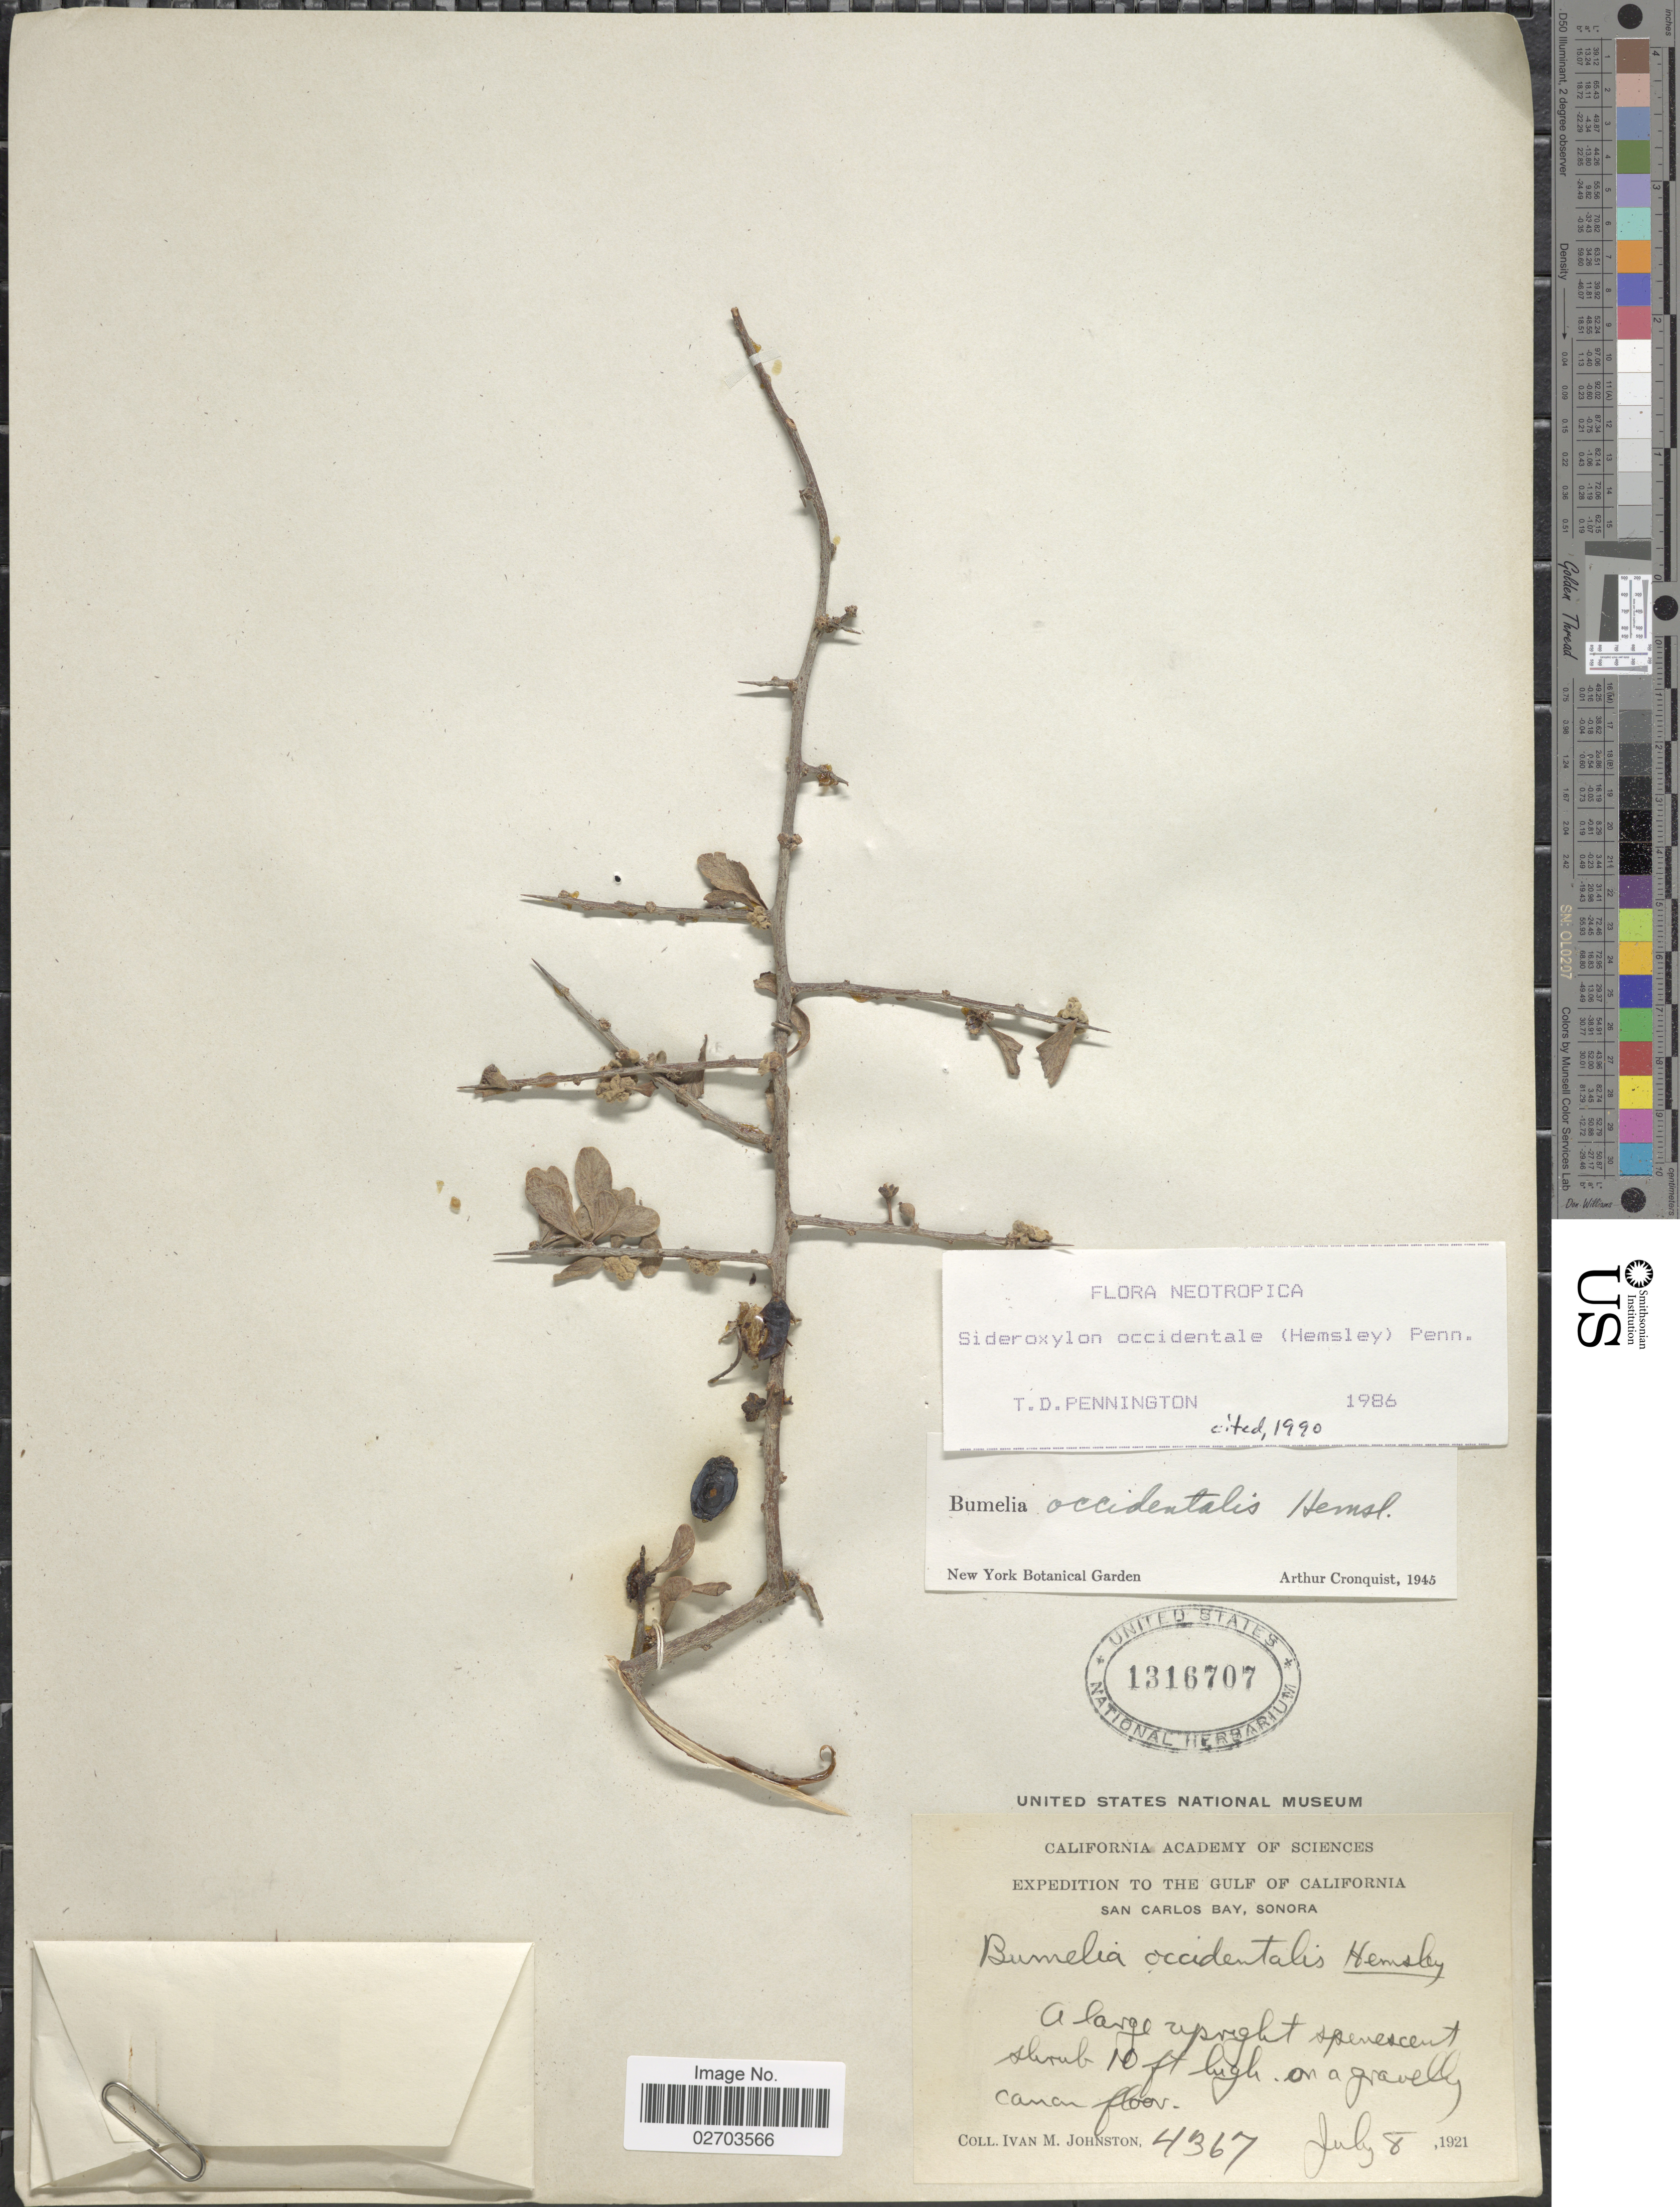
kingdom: Plantae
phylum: Tracheophyta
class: Magnoliopsida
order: Ericales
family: Sapotaceae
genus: Sideroxylon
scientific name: Sideroxylon occidentale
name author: (Hemsl.) T.D. Penn.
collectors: I.M. Johnston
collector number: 4367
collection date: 1921-07-08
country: Mexico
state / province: Sonora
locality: The Gulf of California, San Carlos Bay.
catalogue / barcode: US 1316707